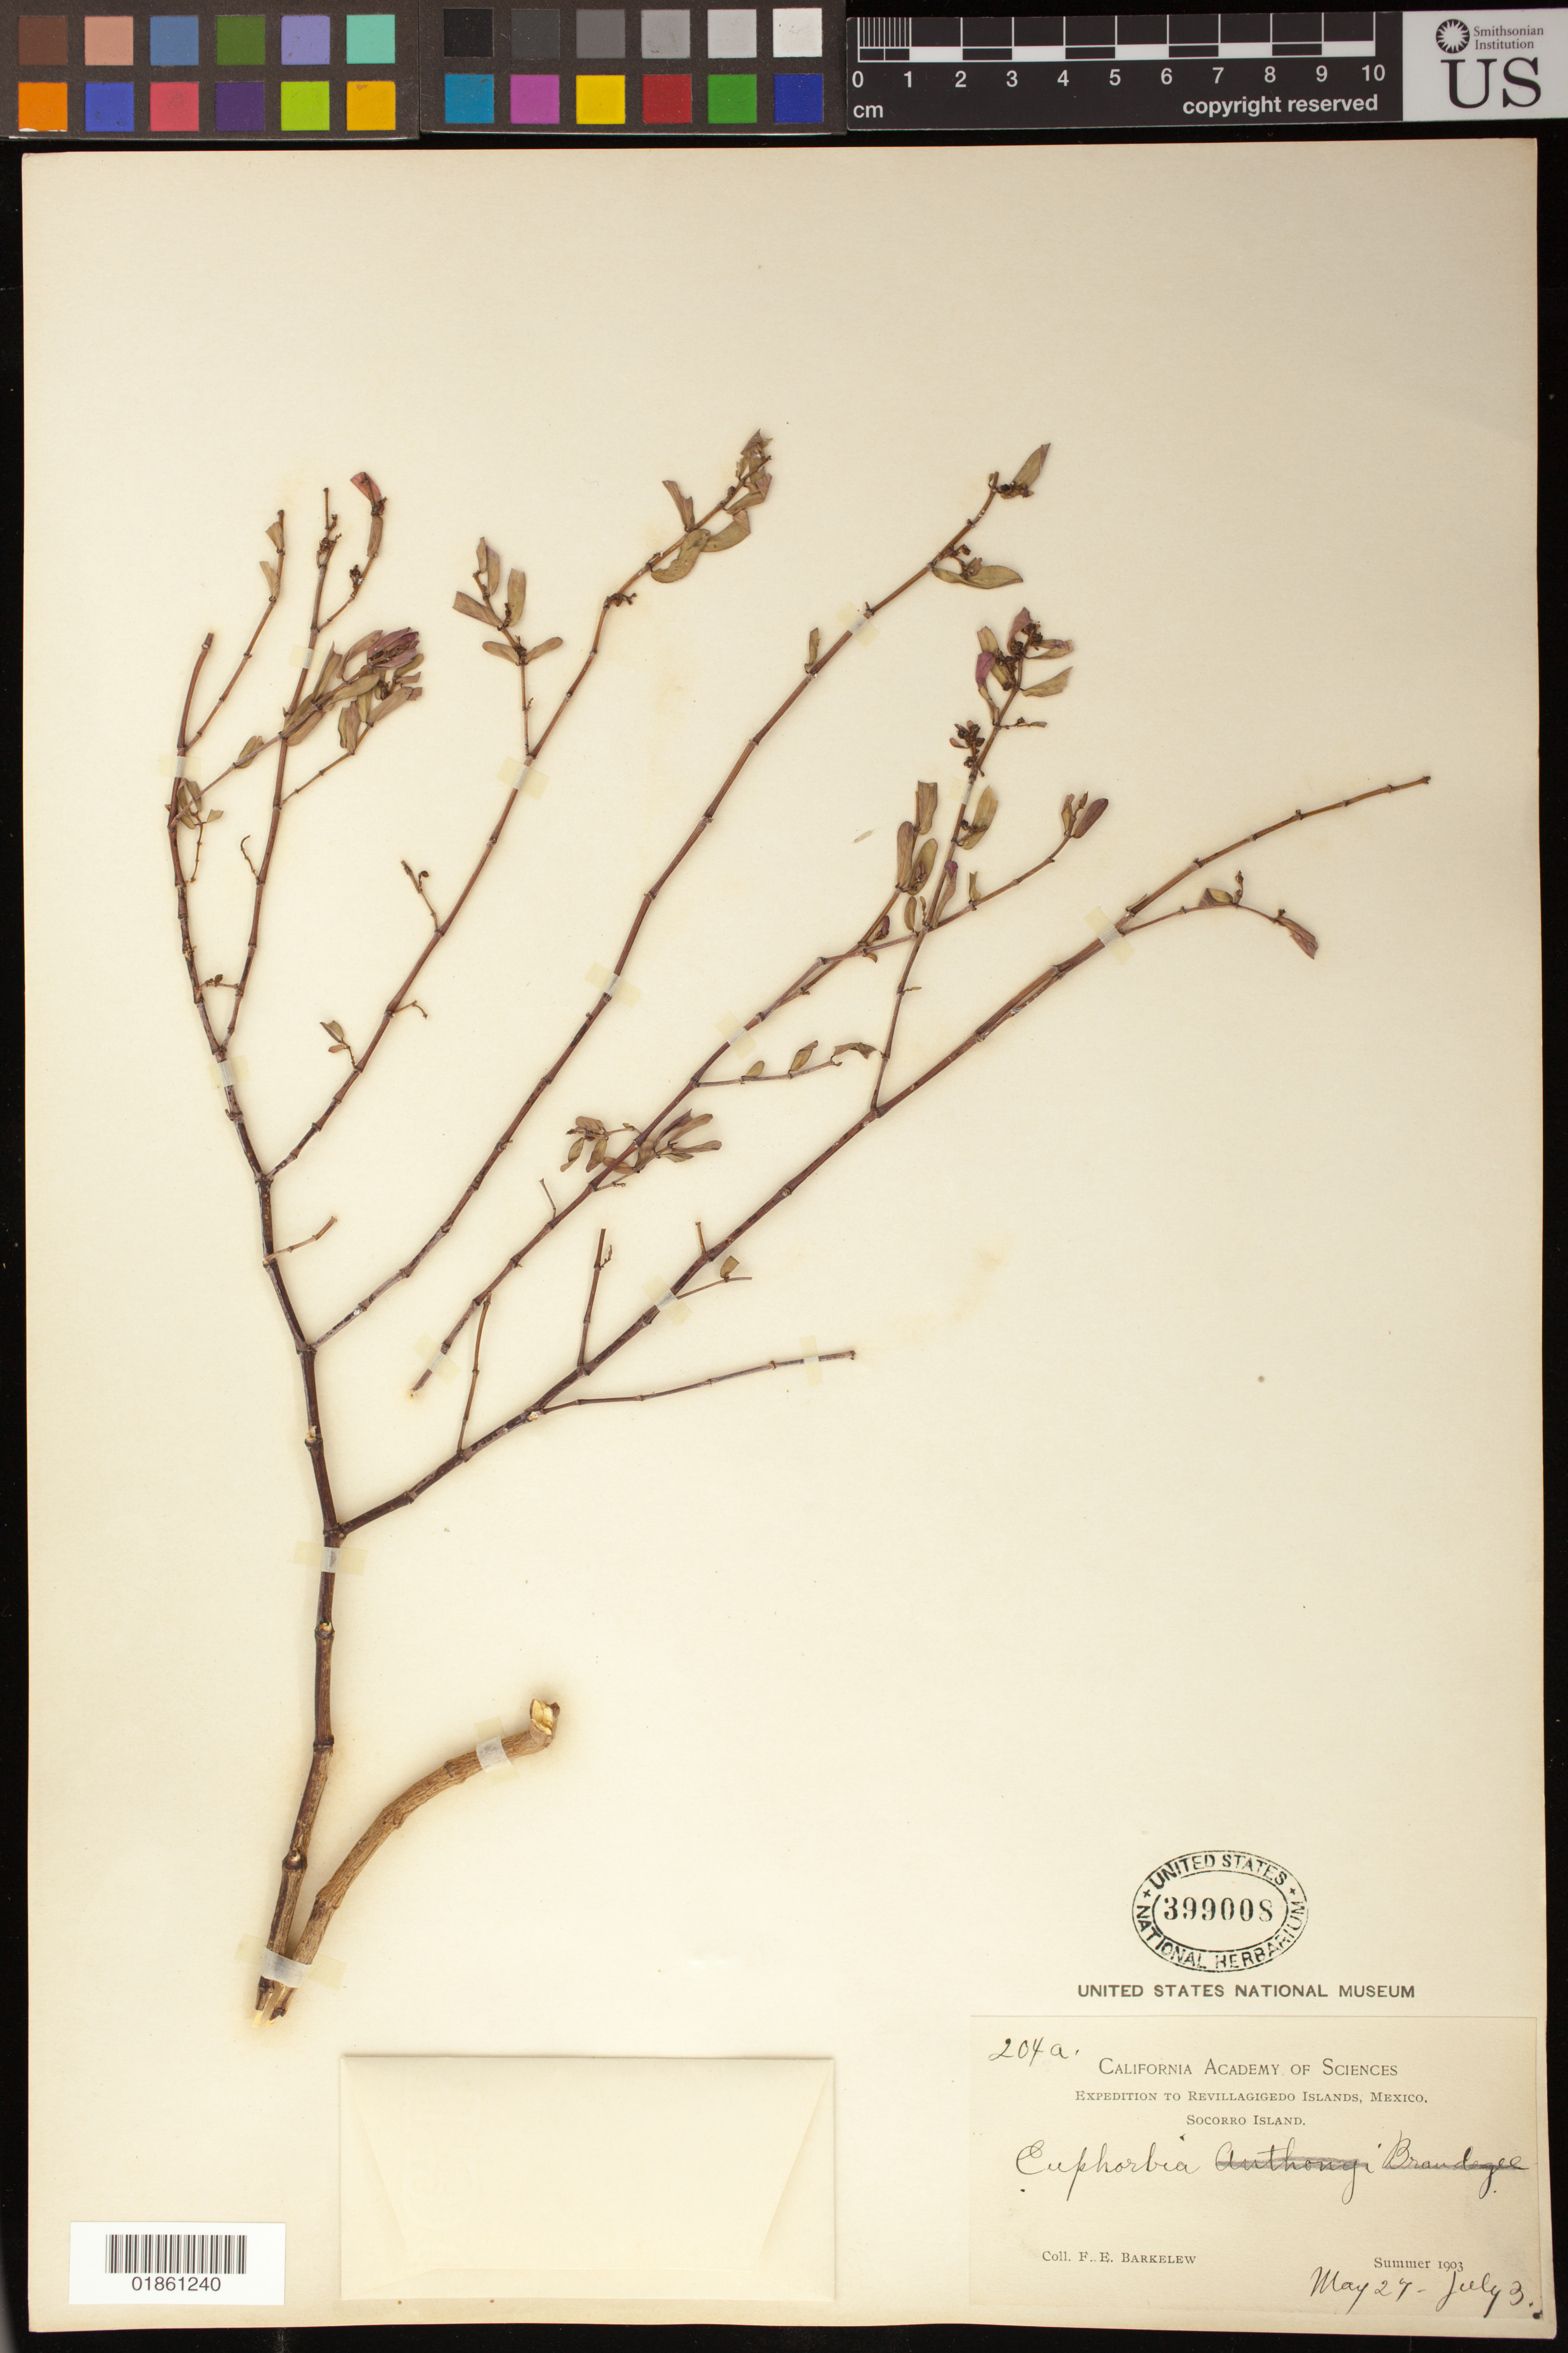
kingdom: Plantae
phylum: Tracheophyta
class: Magnoliopsida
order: Malpighiales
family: Euphorbiaceae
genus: Euphorbia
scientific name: Euphorbia sp.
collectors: F. Barkelew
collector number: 204a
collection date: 1903-05-27/1903-07-03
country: Mexico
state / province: Colima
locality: Expedition to Revillagigedo Islands; Socorro island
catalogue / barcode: US 399008